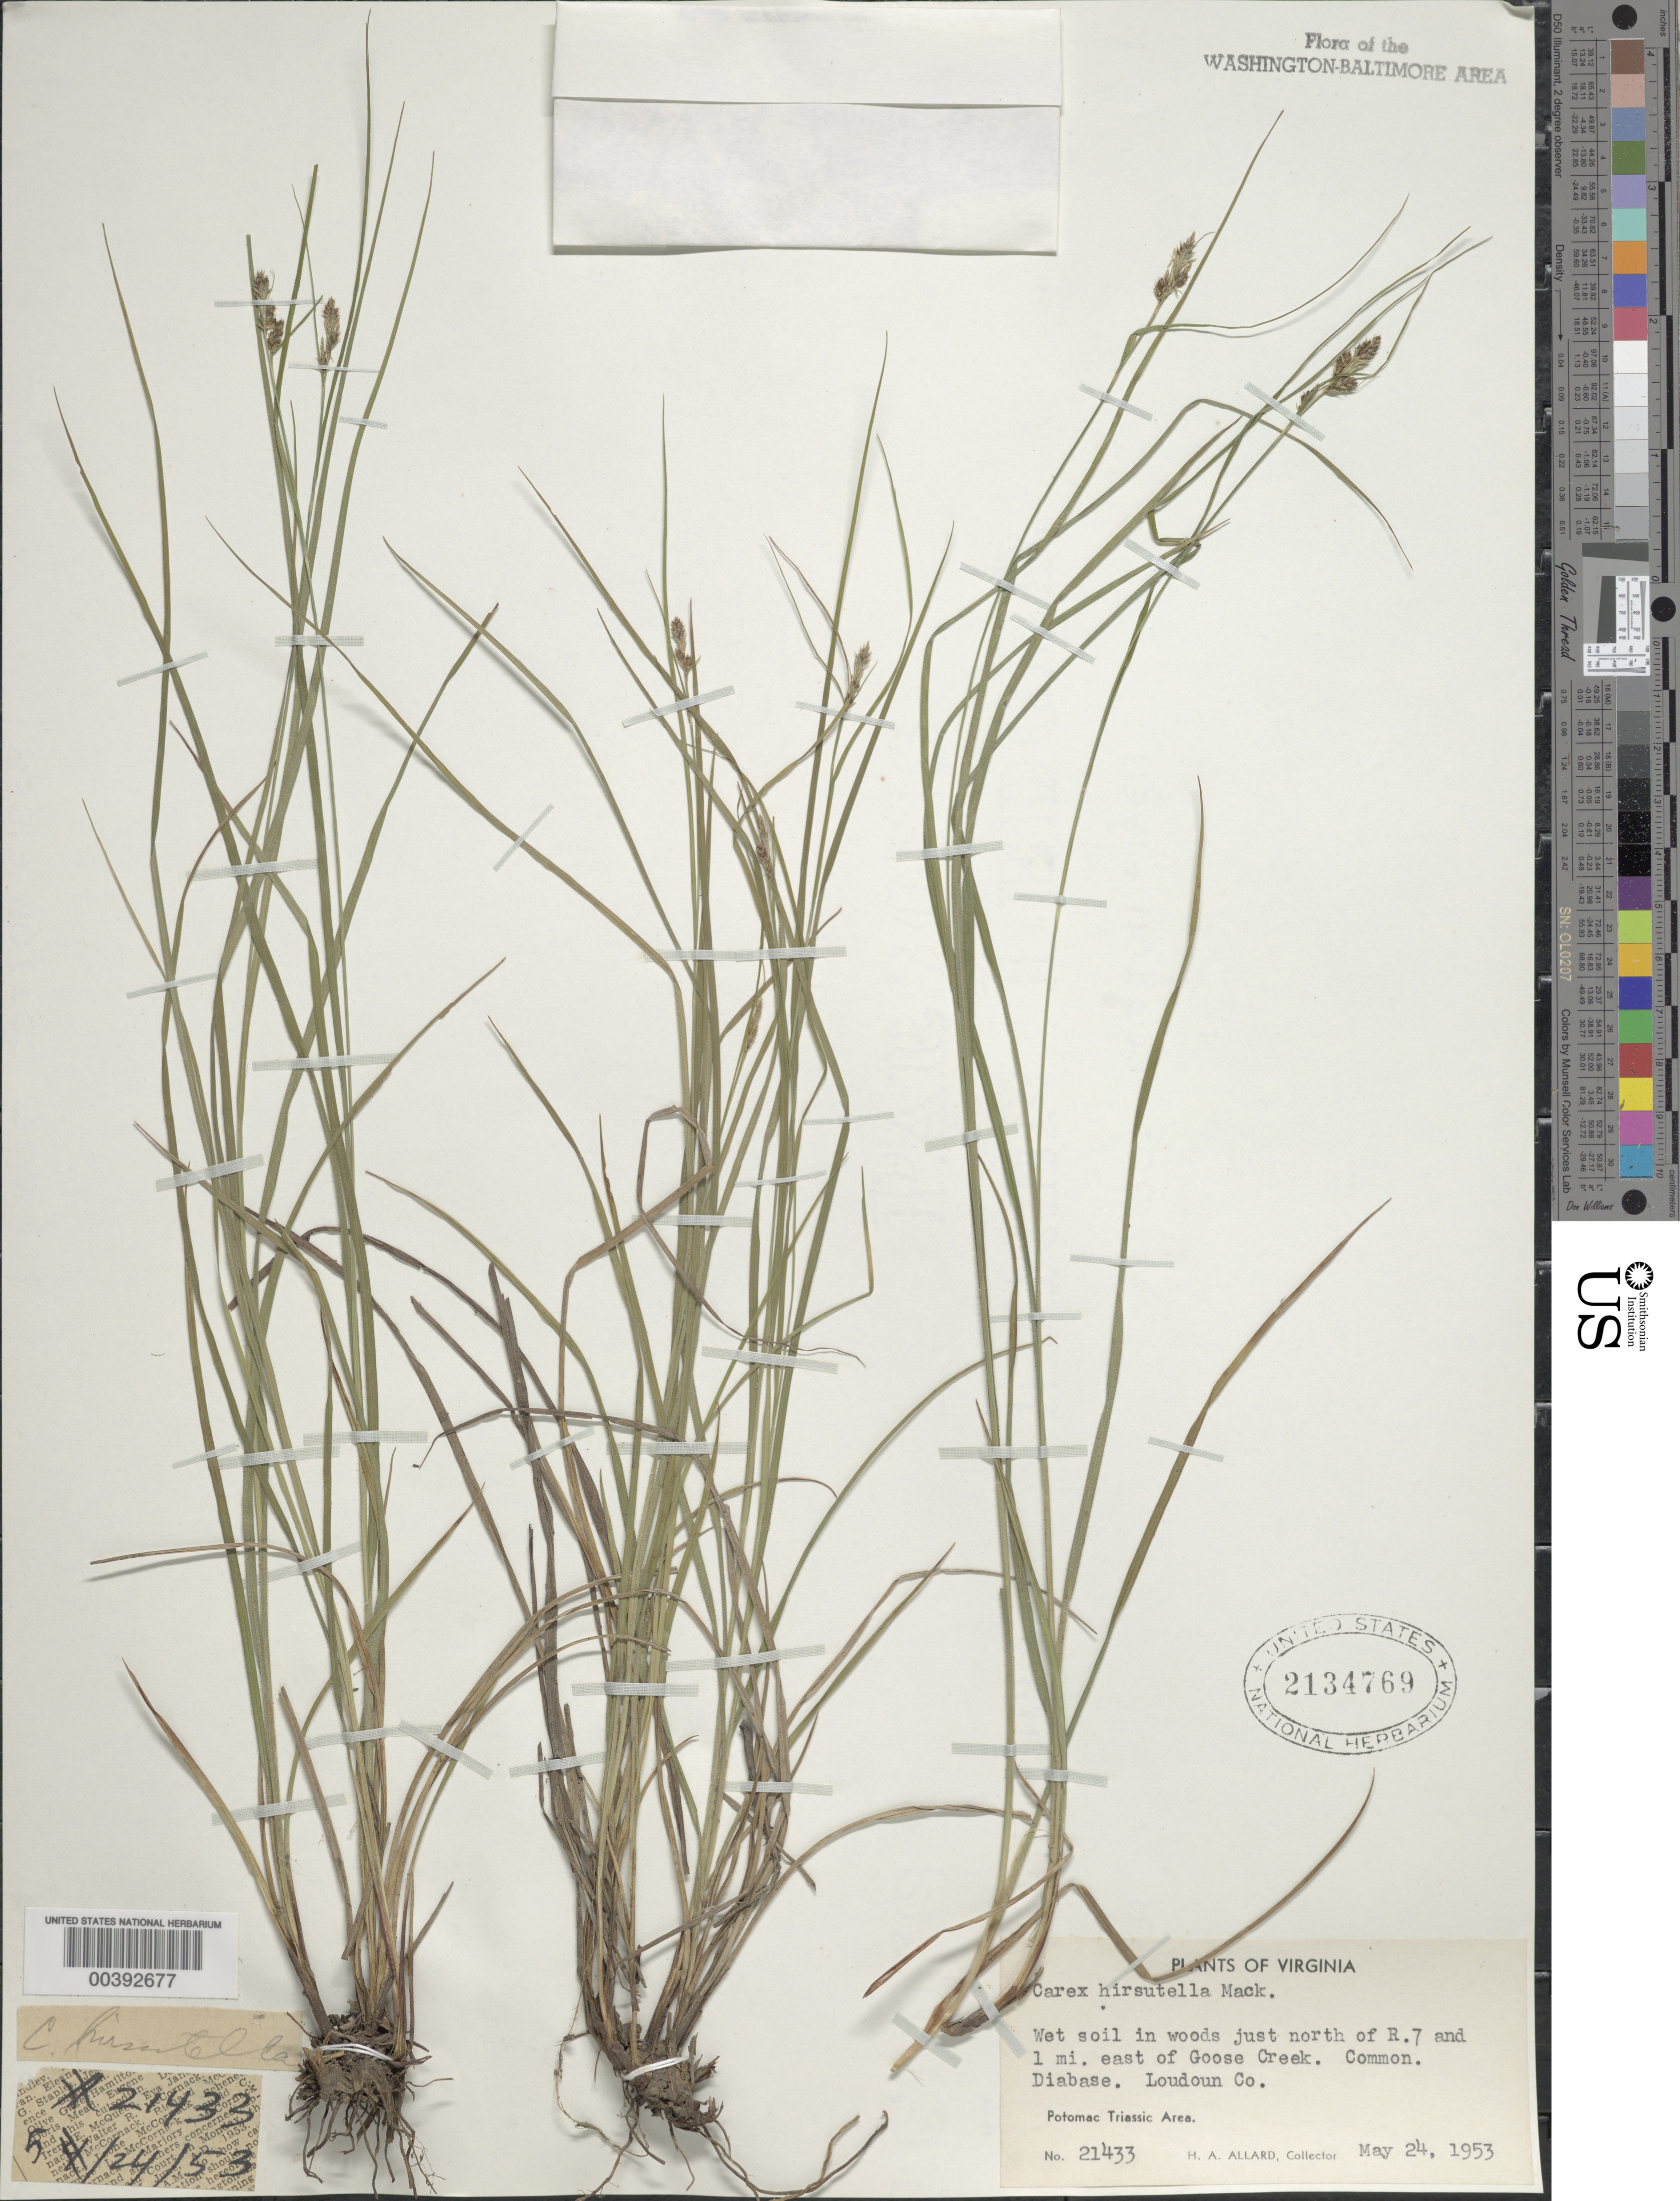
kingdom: Plantae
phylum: Tracheophyta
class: Liliopsida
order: Poales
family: Cyperaceae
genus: Carex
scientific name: Carex hirsutella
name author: Mack.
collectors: H. A. Allard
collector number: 21433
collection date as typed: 24 May 1953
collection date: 1953-05-24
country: United States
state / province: Virginia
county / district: Loudoun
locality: North of Route 7 and east of Goose Creek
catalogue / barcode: US 2134769